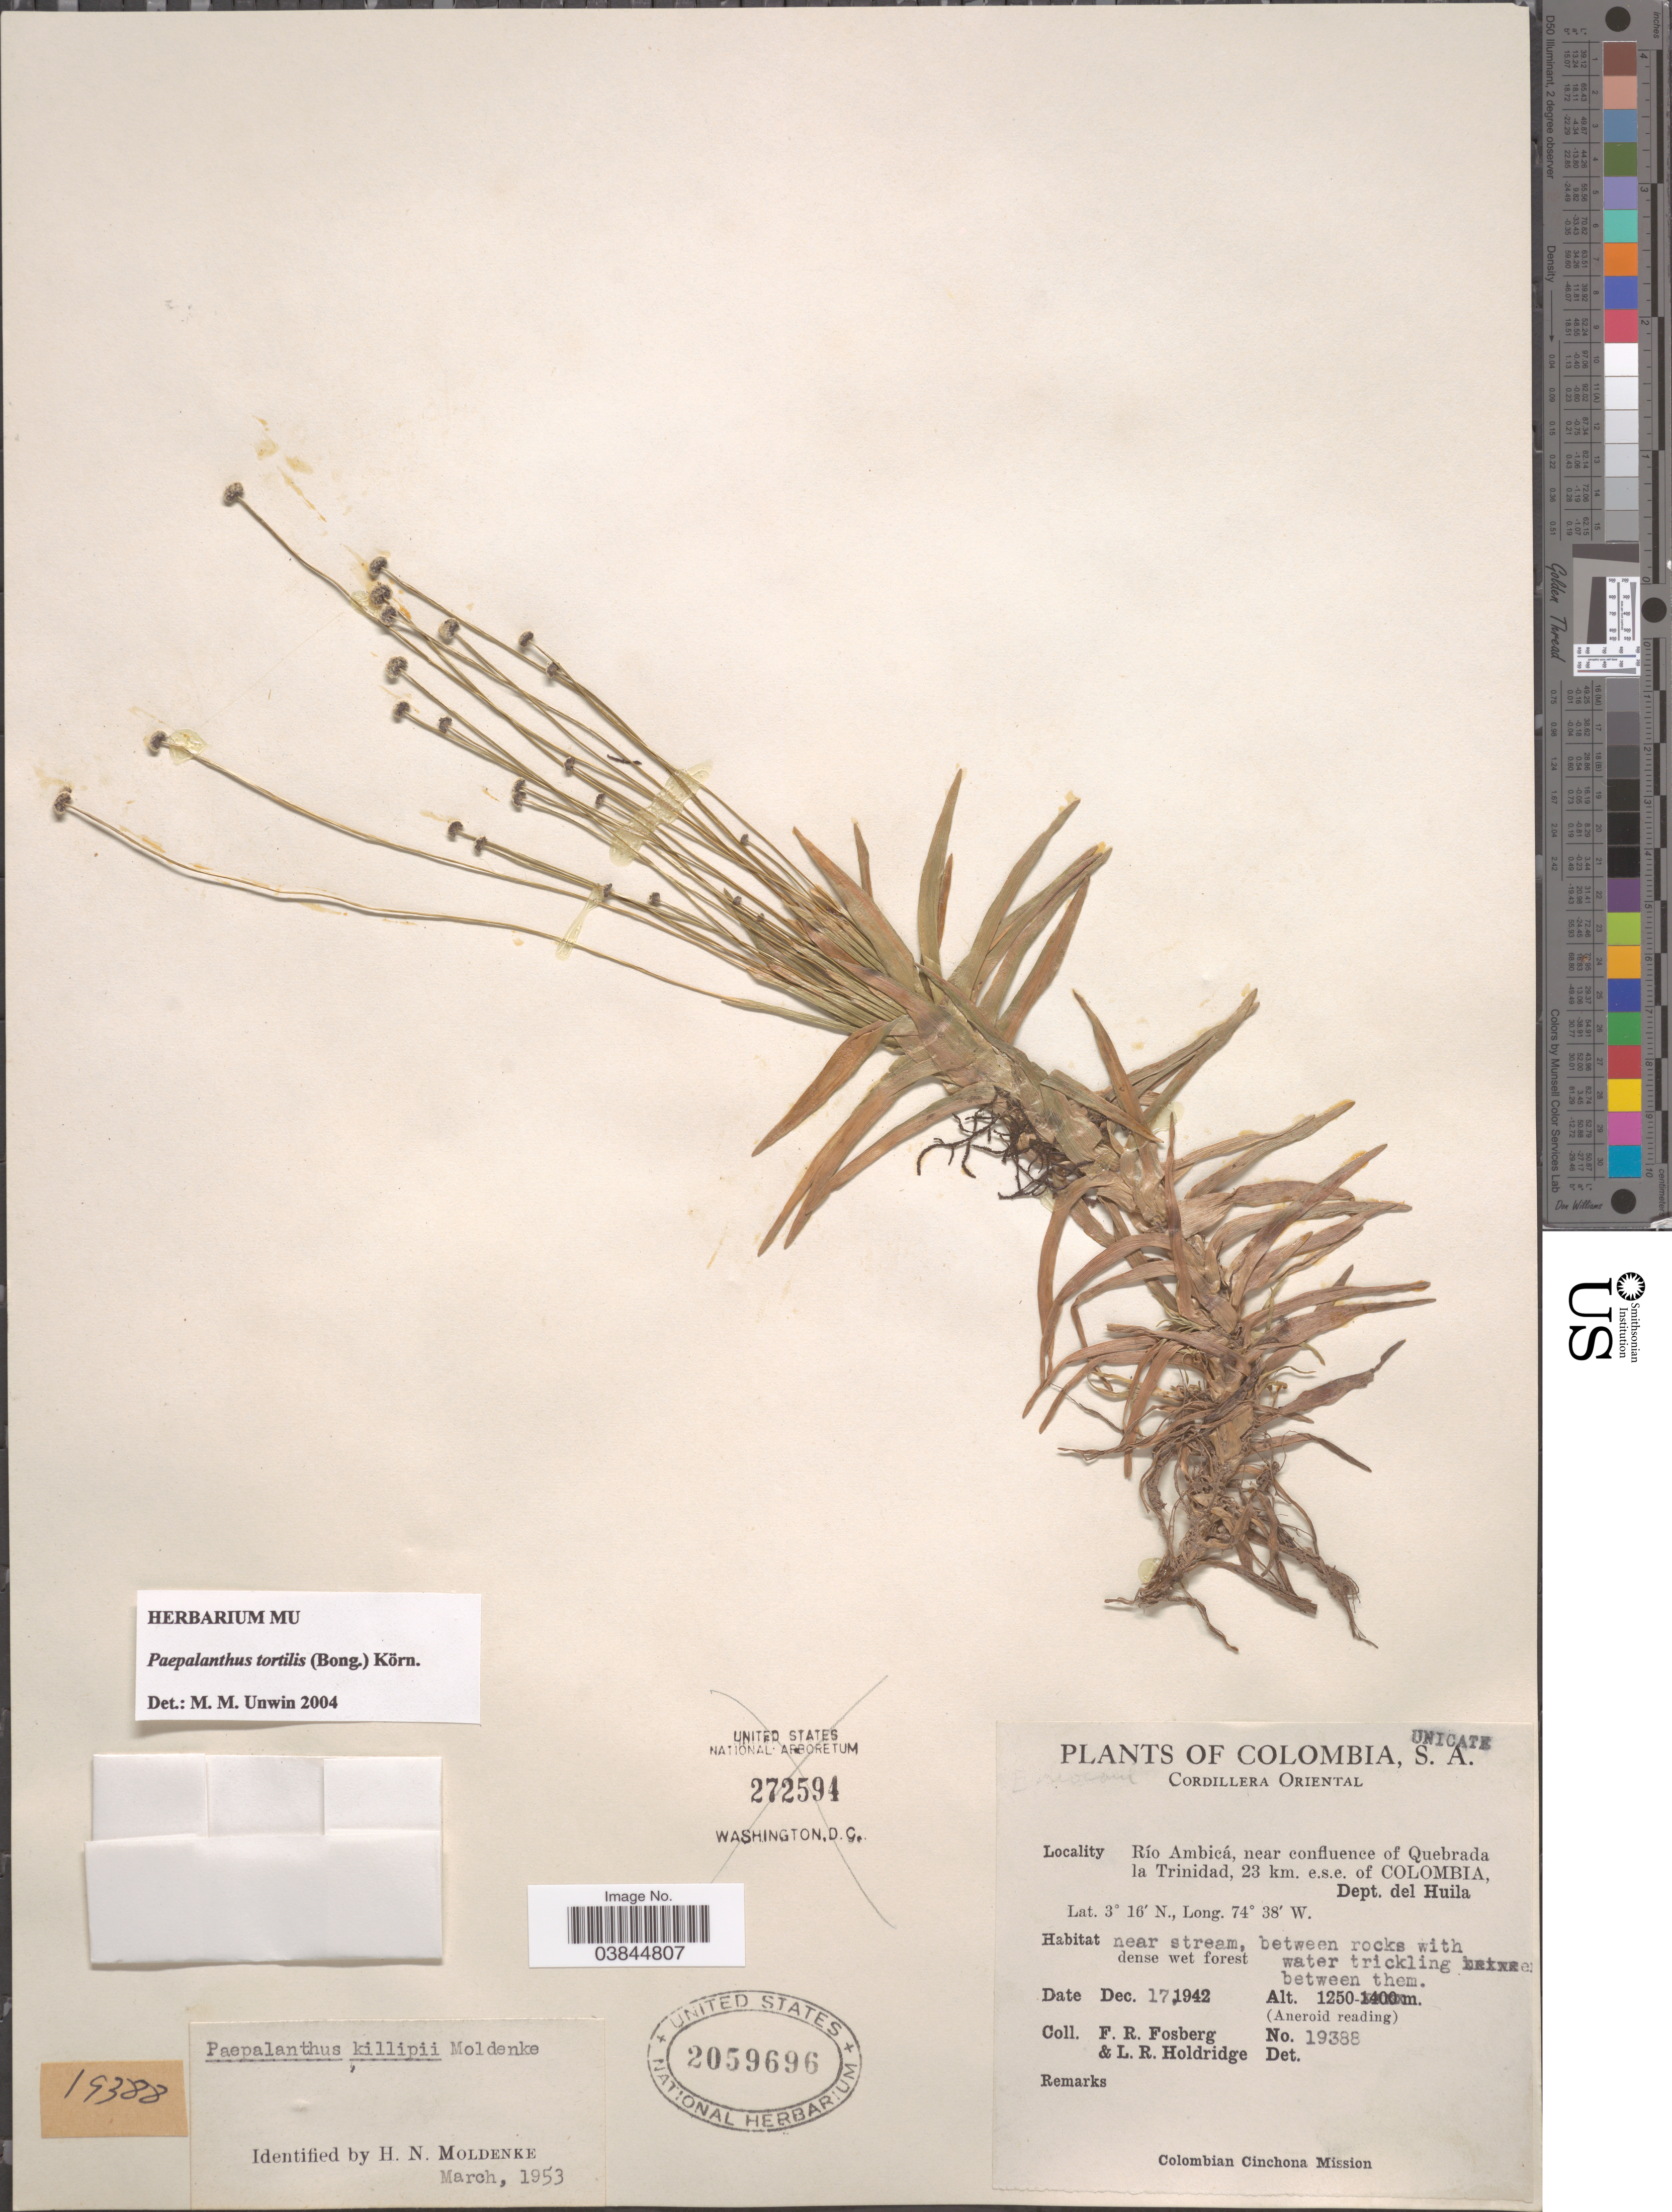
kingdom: Plantae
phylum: Tracheophyta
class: Liliopsida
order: Poales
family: Eriocaulaceae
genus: Paepalanthus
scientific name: Paepalanthus tortilis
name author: (Bong.) Koern.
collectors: F. R. Fosberg & L. Holdridge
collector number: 19388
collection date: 1942-12-17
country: Colombia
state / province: Huila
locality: Cordillera Oriental. Río Ambicá, near confluence of Quebrada la Trinidad, 23 km. e.s.e. of Colombia, Dept. del Huila.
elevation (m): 1250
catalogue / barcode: US 2059696